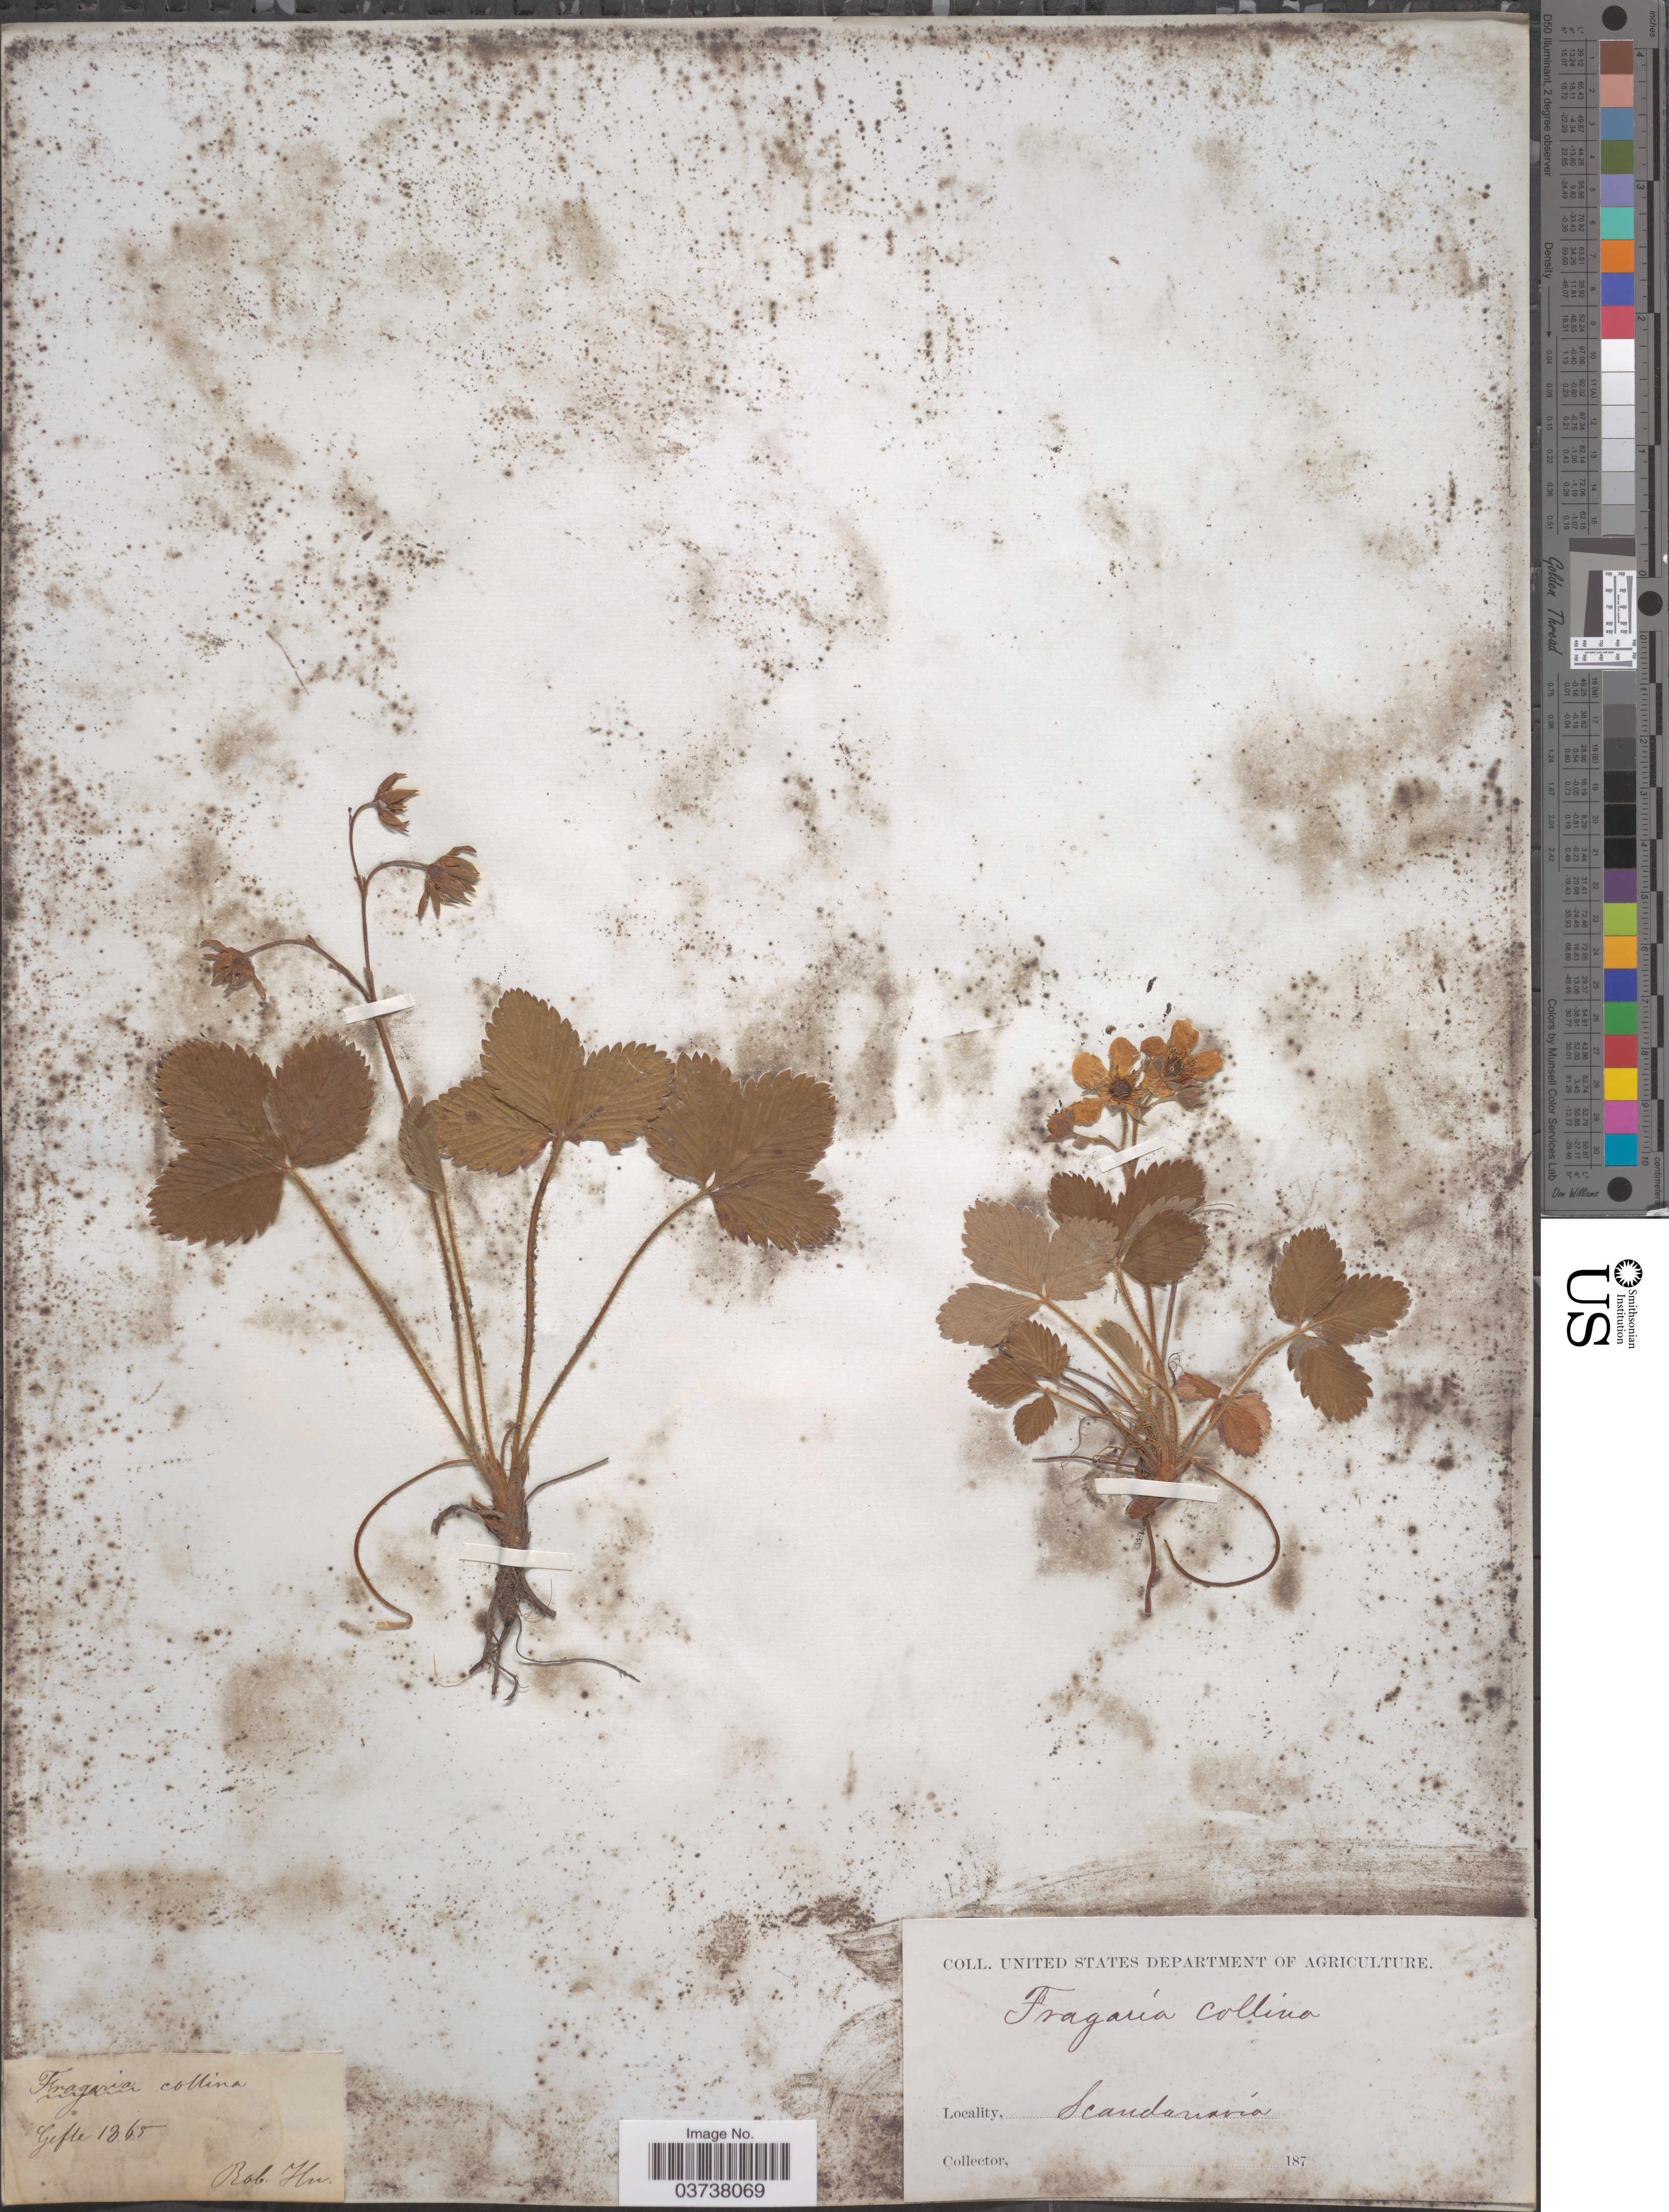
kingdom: Plantae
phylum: Tracheophyta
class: Magnoliopsida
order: Rosales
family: Rosaceae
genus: Fragaria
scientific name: Fragaria collina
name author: Ehrh.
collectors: R. Hu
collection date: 1865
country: Sweden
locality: Gefle. Scandanavia.